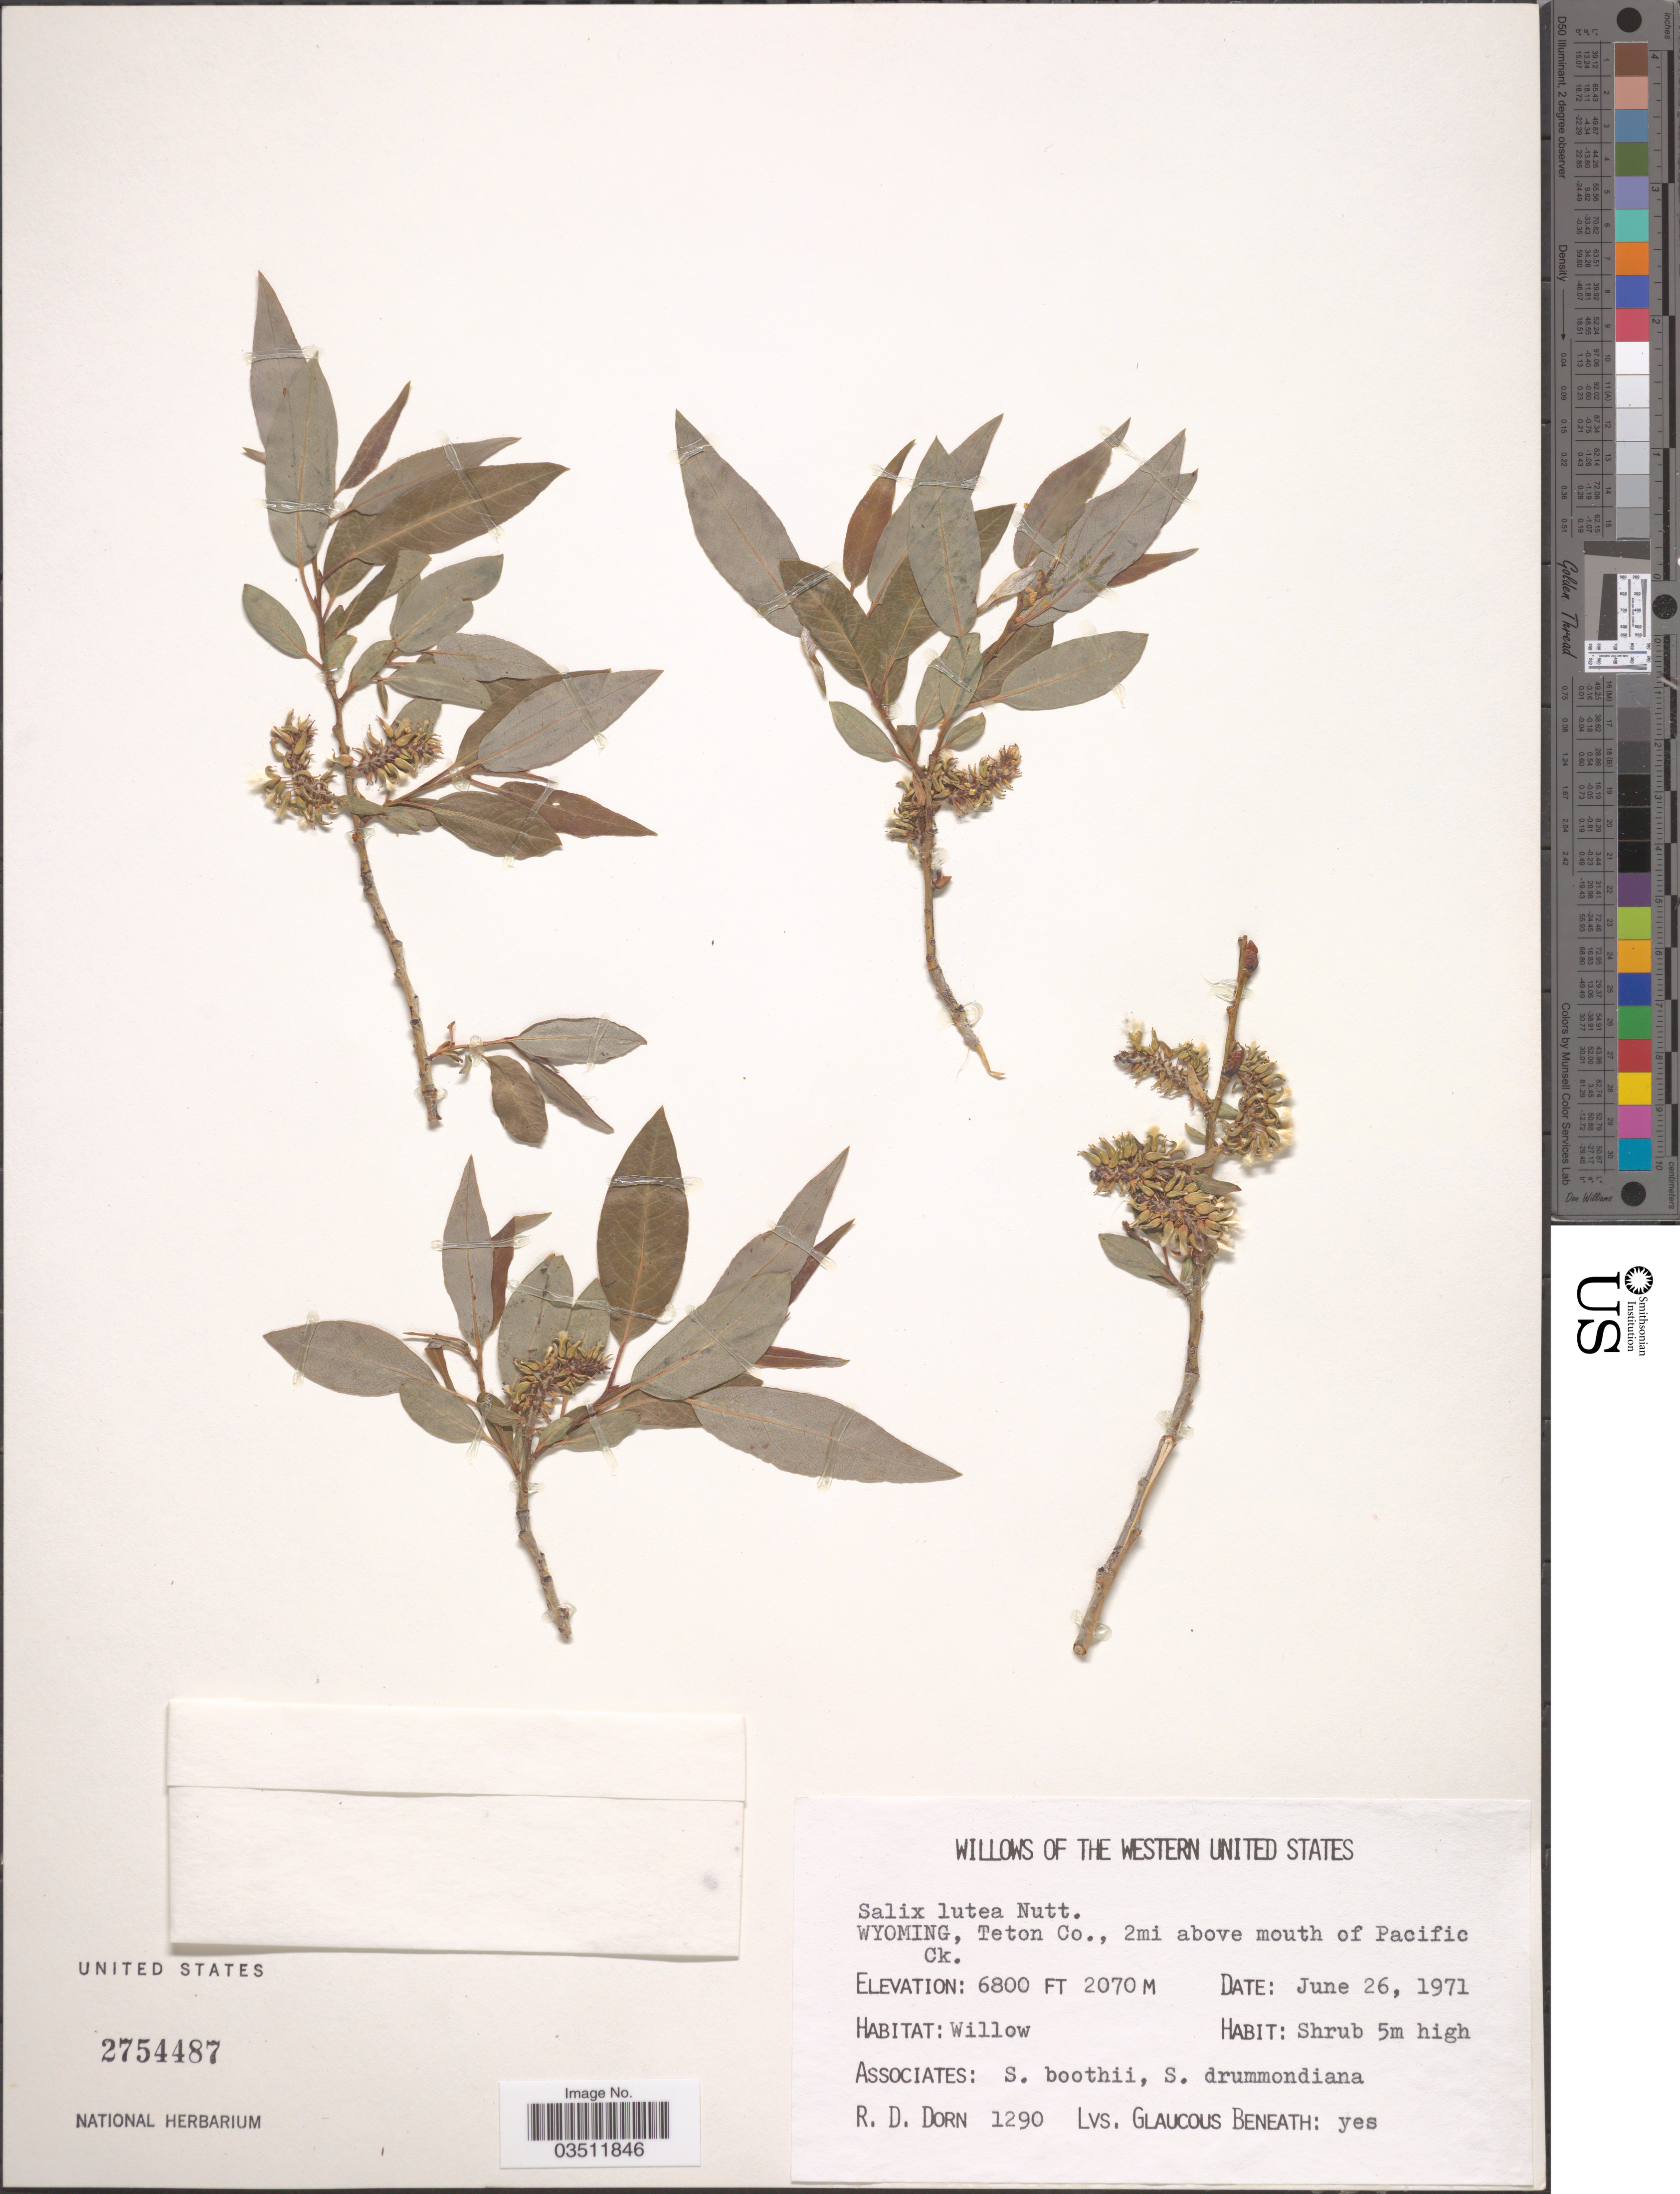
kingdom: Plantae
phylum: Tracheophyta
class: Magnoliopsida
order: Malpighiales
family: Salicaceae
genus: Salix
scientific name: Salix lutea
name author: Nutt.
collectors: R. D. Dorn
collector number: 1290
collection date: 1971-06-26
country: United States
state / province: Wyoming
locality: The Western United States. Teton Co., 2mi above mouth of Pacific Ck.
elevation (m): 2073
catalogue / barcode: US 2754487